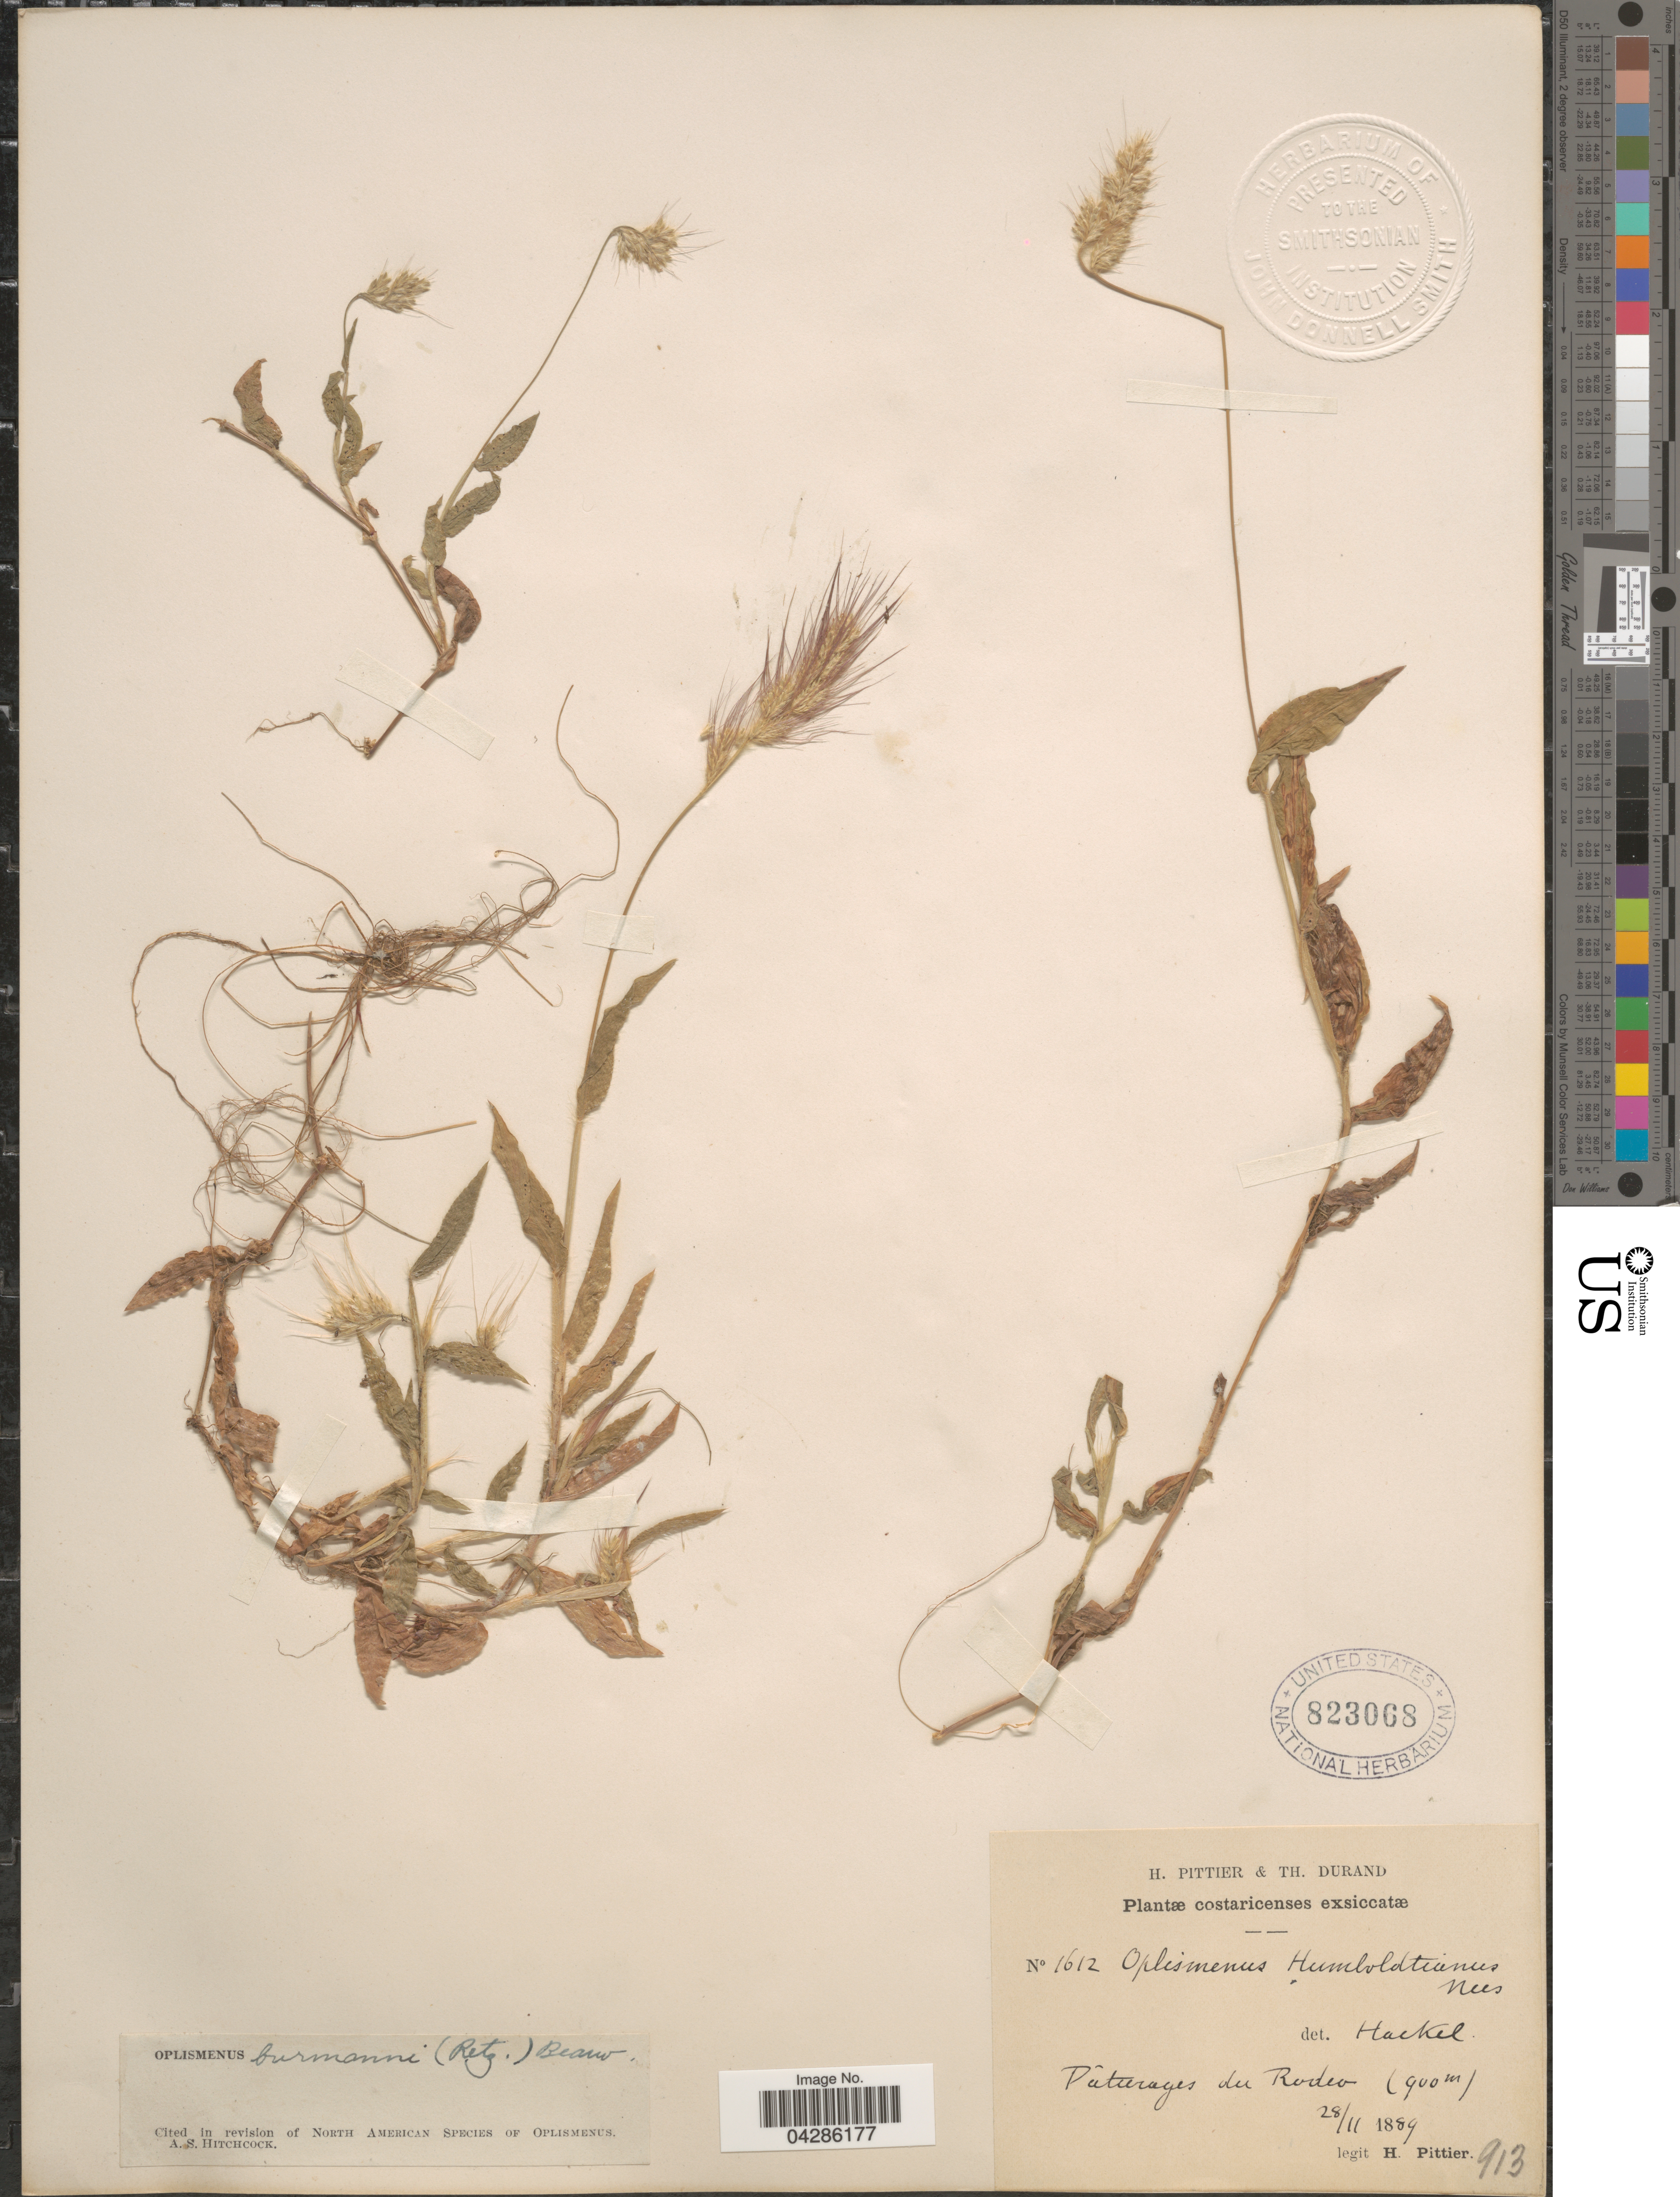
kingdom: Plantae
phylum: Tracheophyta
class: Liliopsida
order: Poales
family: Poaceae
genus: Oplismenus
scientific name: Oplismenus burmannii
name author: (Retz.) P. Beauv.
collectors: H. F. Pittier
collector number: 1612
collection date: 1889-11-28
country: Costa Rica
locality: Pâturages du Rodeo.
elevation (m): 900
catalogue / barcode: US 823068